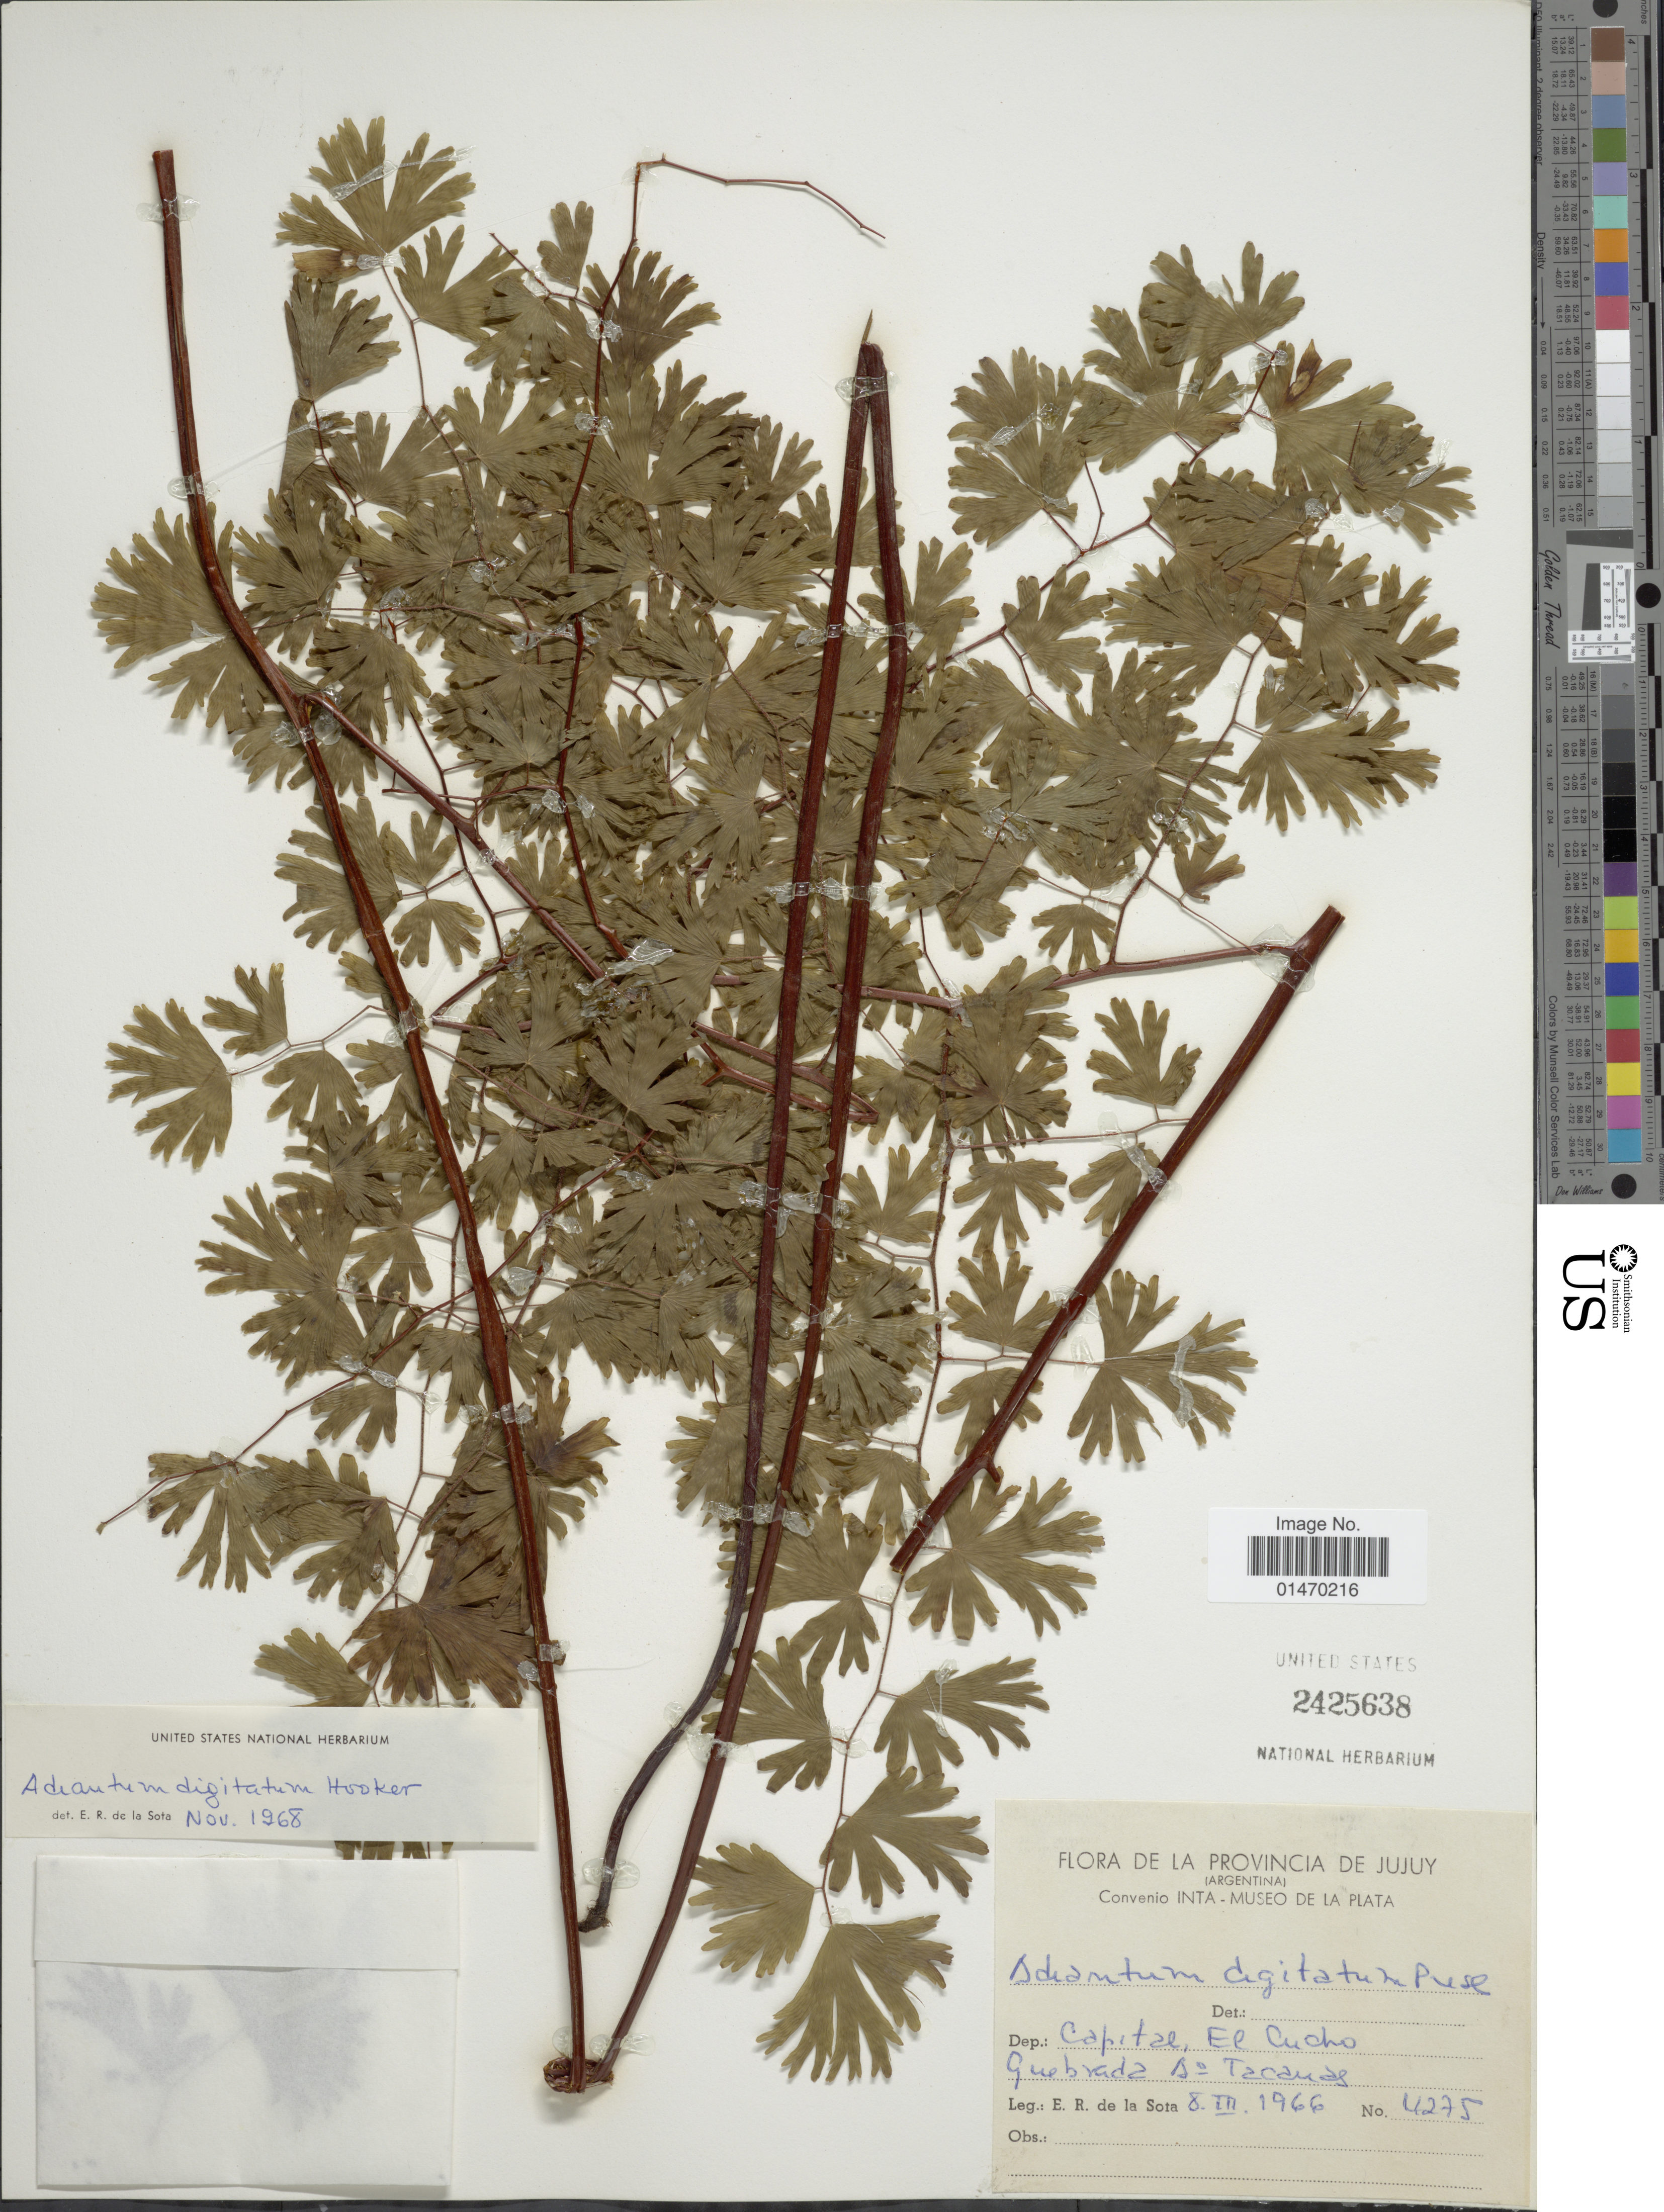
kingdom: Plantae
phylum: Tracheophyta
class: Polypodiopsida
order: Polypodiales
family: Pteridaceae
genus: Adiantum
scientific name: Adiantum digitatum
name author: Hook.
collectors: E. R. de la Sota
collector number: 11275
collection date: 1966-03-08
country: Argentina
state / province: Jujuy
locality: Flora de la provincia de Jujuy, Capital, El Cucho, Quebrada do Tacanas.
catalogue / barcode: US 2425638